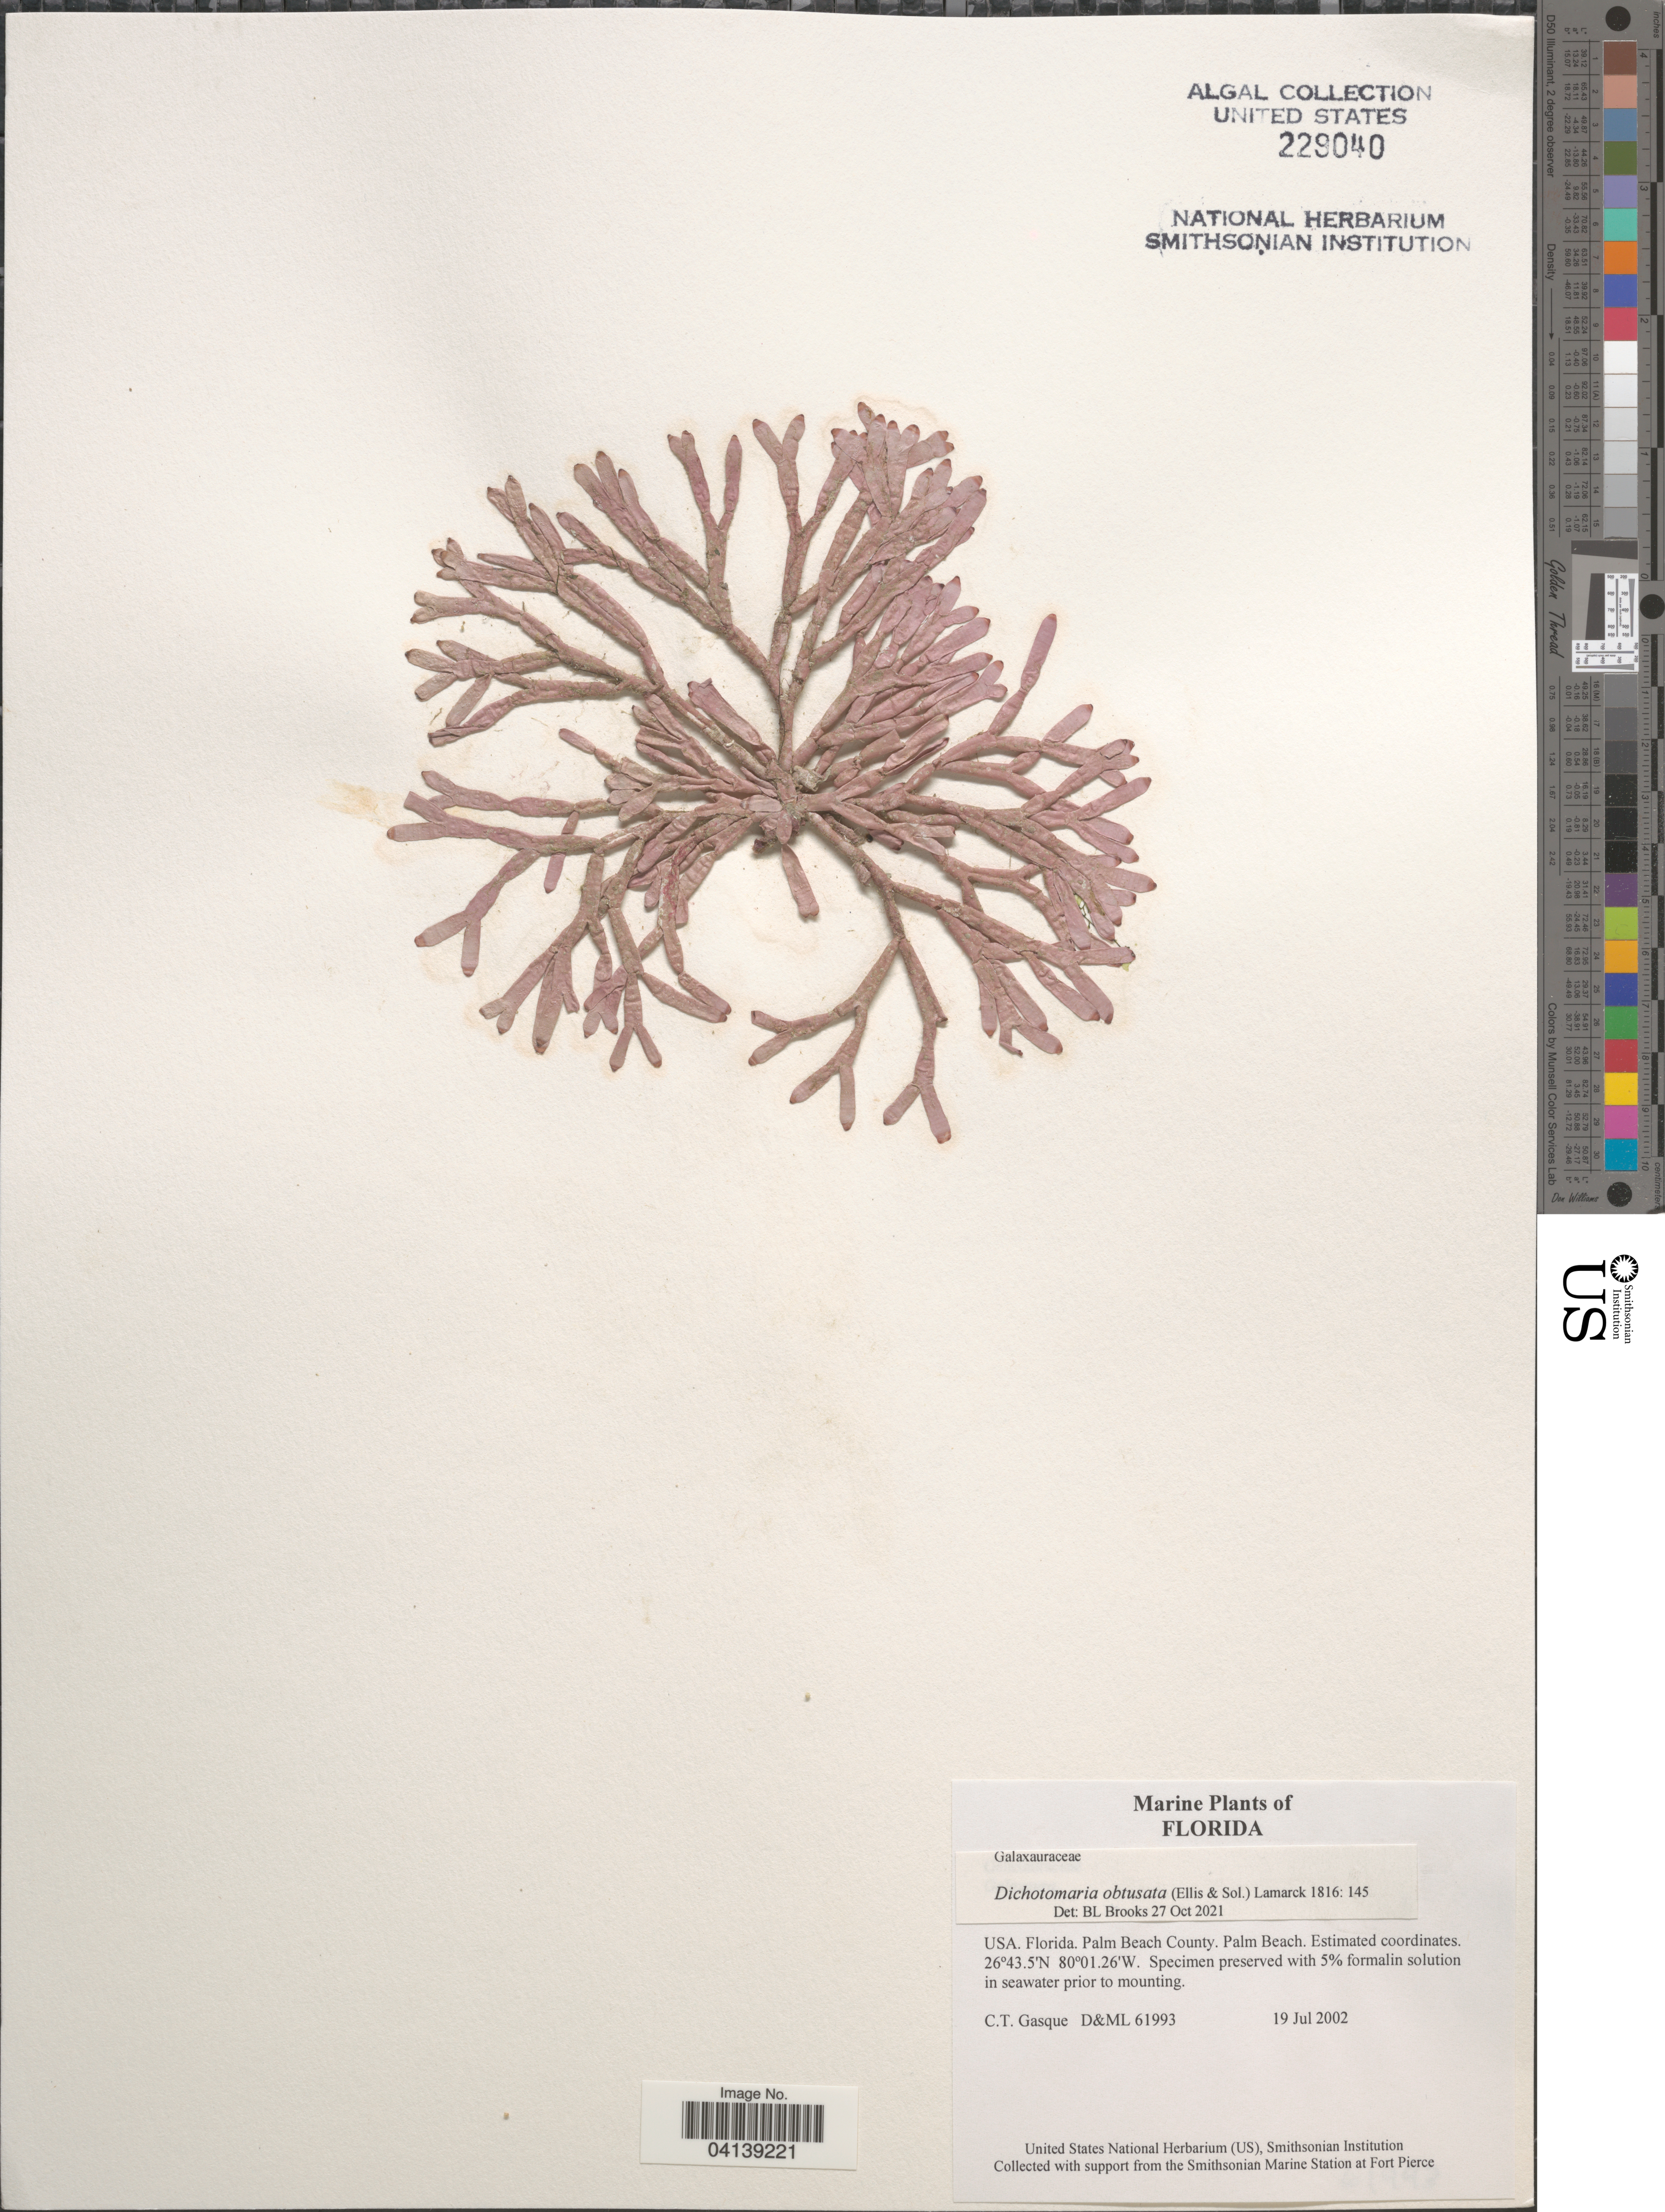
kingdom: Plantae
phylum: Rhodophyta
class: Florideophyceae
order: Nemaliales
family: Galaxauraceae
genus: Dichotomaria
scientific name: Dichotomaria obtusata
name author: (Ellis & Sol.) Lam.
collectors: C. Gasque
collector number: D&ML61993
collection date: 2002-07-19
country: United States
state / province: Florida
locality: Palm Beach County. Palm Beach.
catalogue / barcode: US 229040